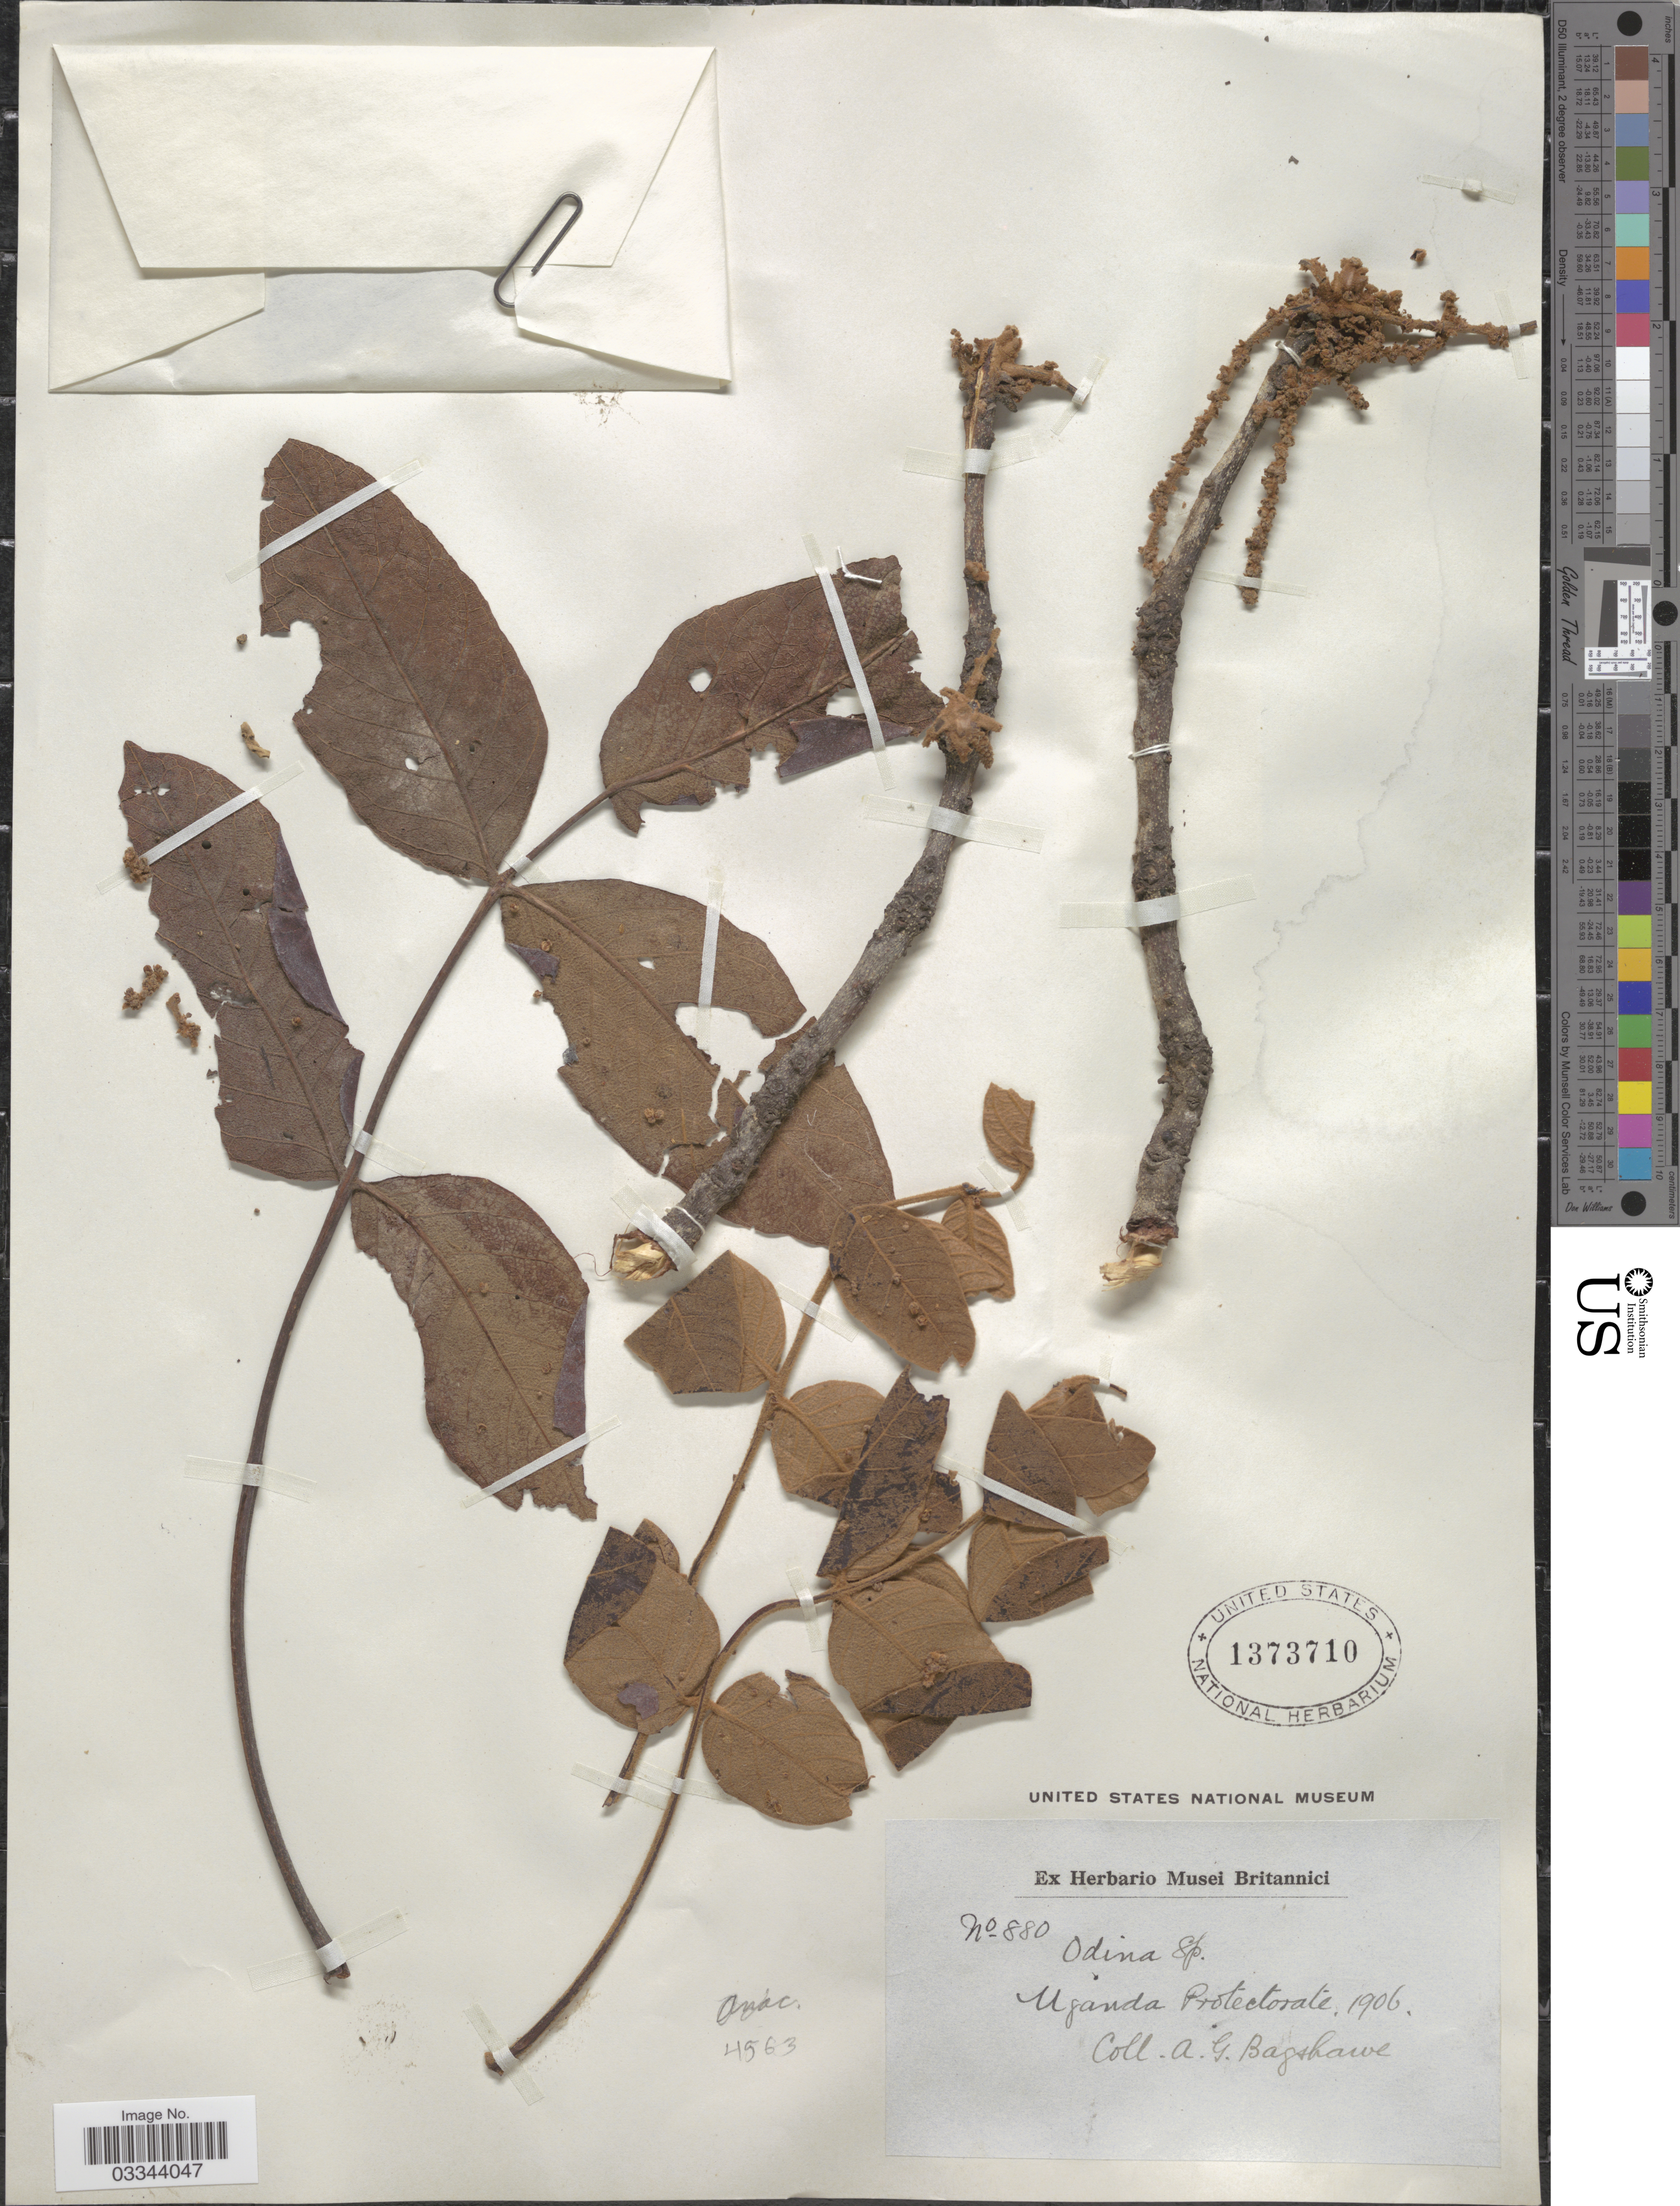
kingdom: Plantae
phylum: Tracheophyta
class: Magnoliopsida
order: Sapindales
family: Anacardiaceae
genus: Lannea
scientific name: Lannea sp.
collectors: A. Bagshawe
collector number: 880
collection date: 1906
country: Uganda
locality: Uganda Protectorate.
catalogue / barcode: US 1373710